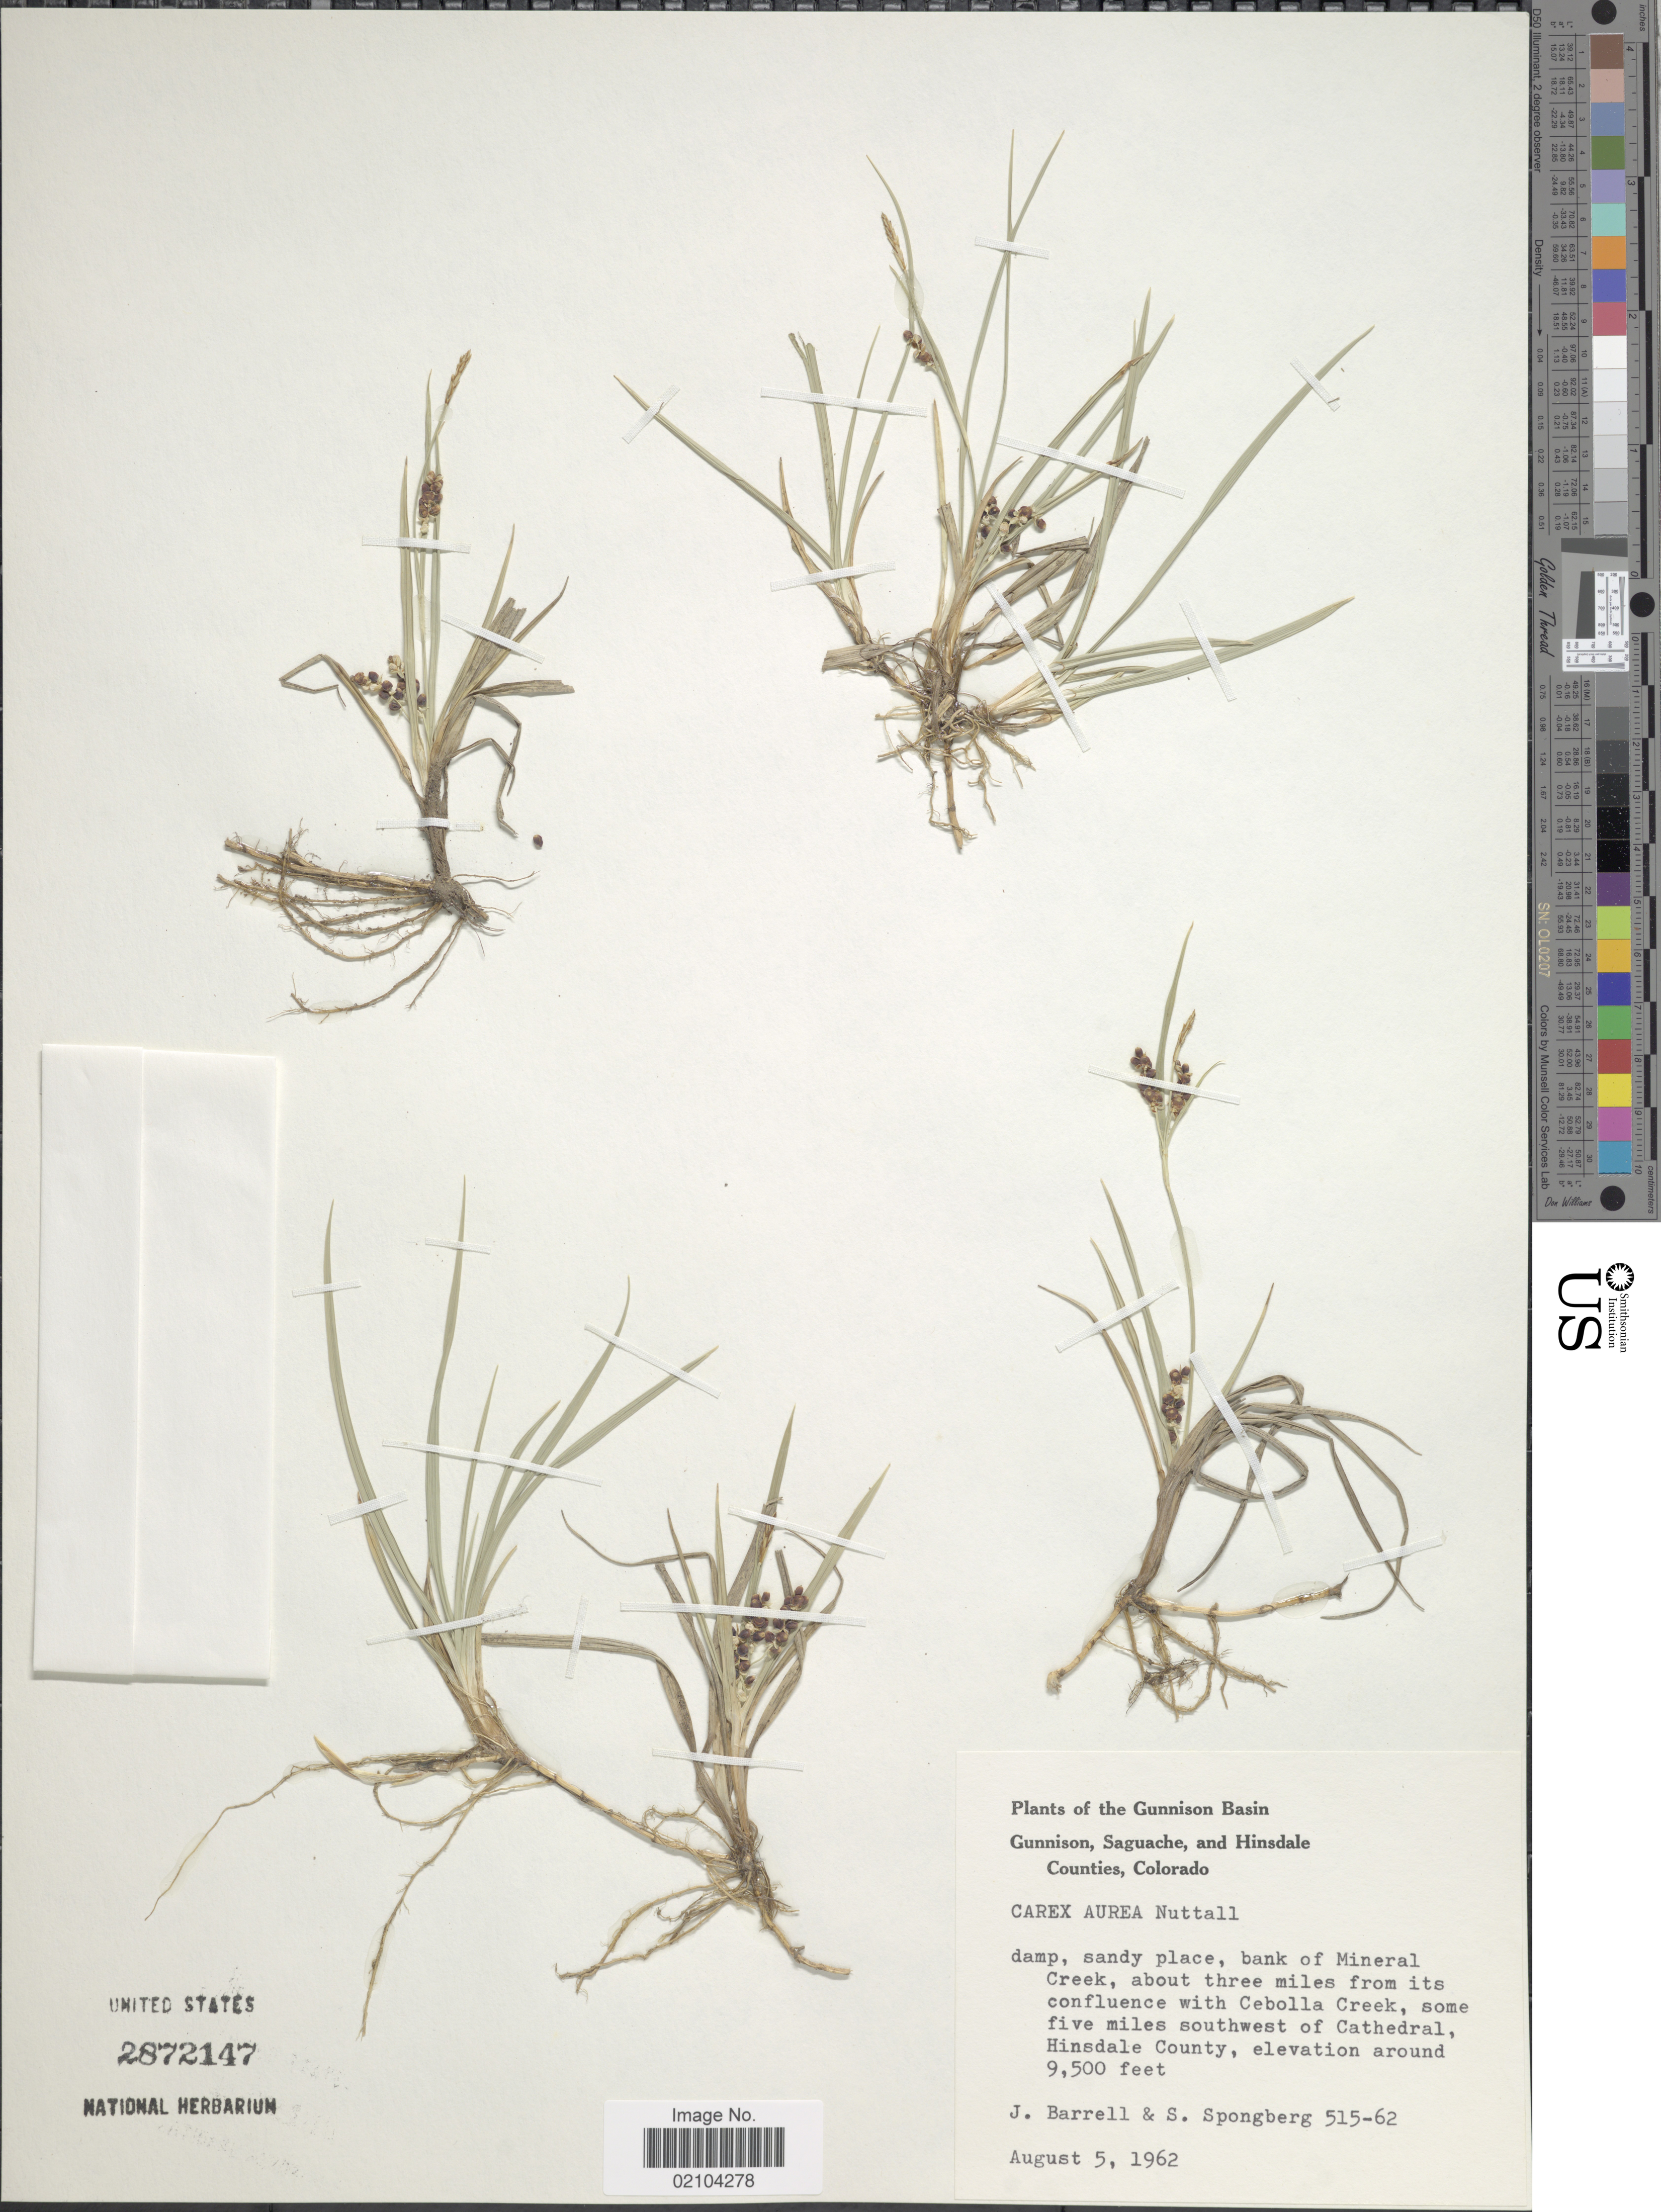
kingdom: Plantae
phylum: Tracheophyta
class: Liliopsida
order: Poales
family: Cyperaceae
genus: Carex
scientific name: Carex aurea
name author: Nutt.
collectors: J. Barrell & S. A.Spongberg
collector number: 515-62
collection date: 1962-08-05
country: United States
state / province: Colorado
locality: Gunnison Basin, Gunnison , Saguache, and Hinsdale Counties, Colorado. bank of Mineral Creek, about three miles from its confluence with Cebolla Creek, some five miles southwest of Cathedral Hinsdale County.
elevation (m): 2896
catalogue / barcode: US 2872147